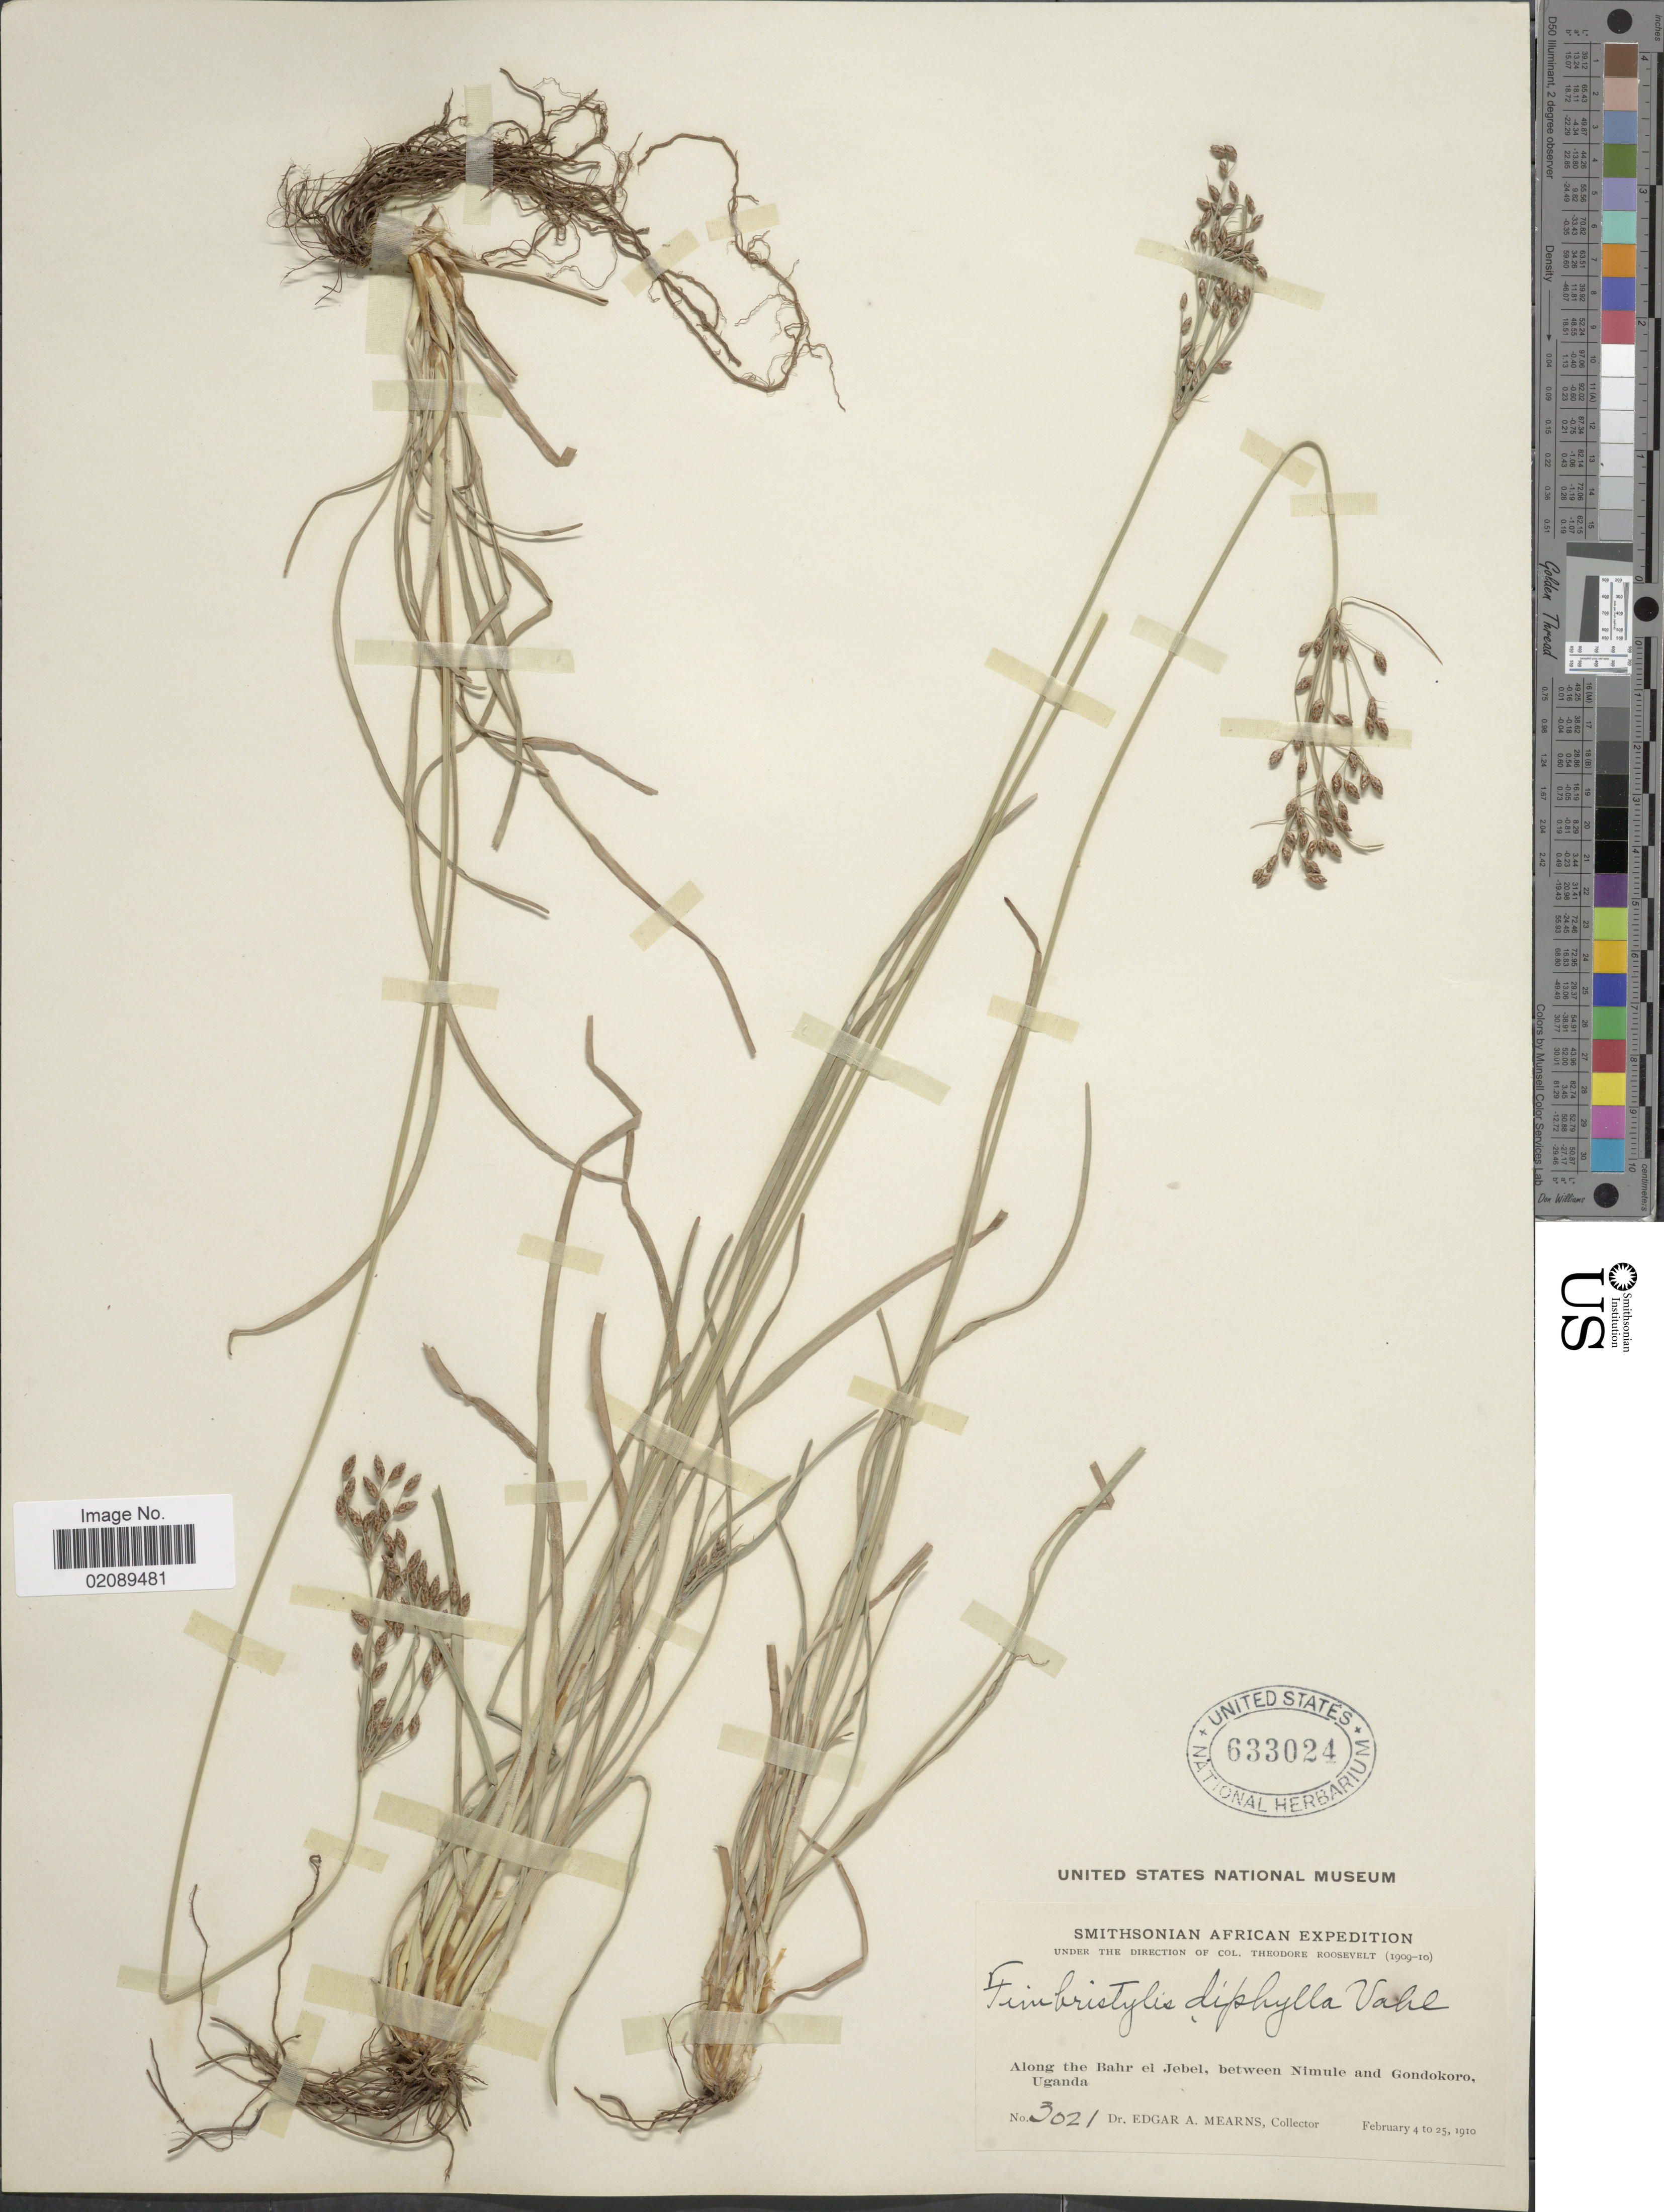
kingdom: Plantae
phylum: Tracheophyta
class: Liliopsida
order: Poales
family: Cyperaceae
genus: Fimbristylis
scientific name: Fimbristylis dichotoma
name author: (L.) Vahl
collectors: E. A. Mearns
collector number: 3021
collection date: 1910-02-04/1910-02-25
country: Uganda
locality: Along the Bahr el Jebel, between Nimule and Gondokoro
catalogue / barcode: US 633024